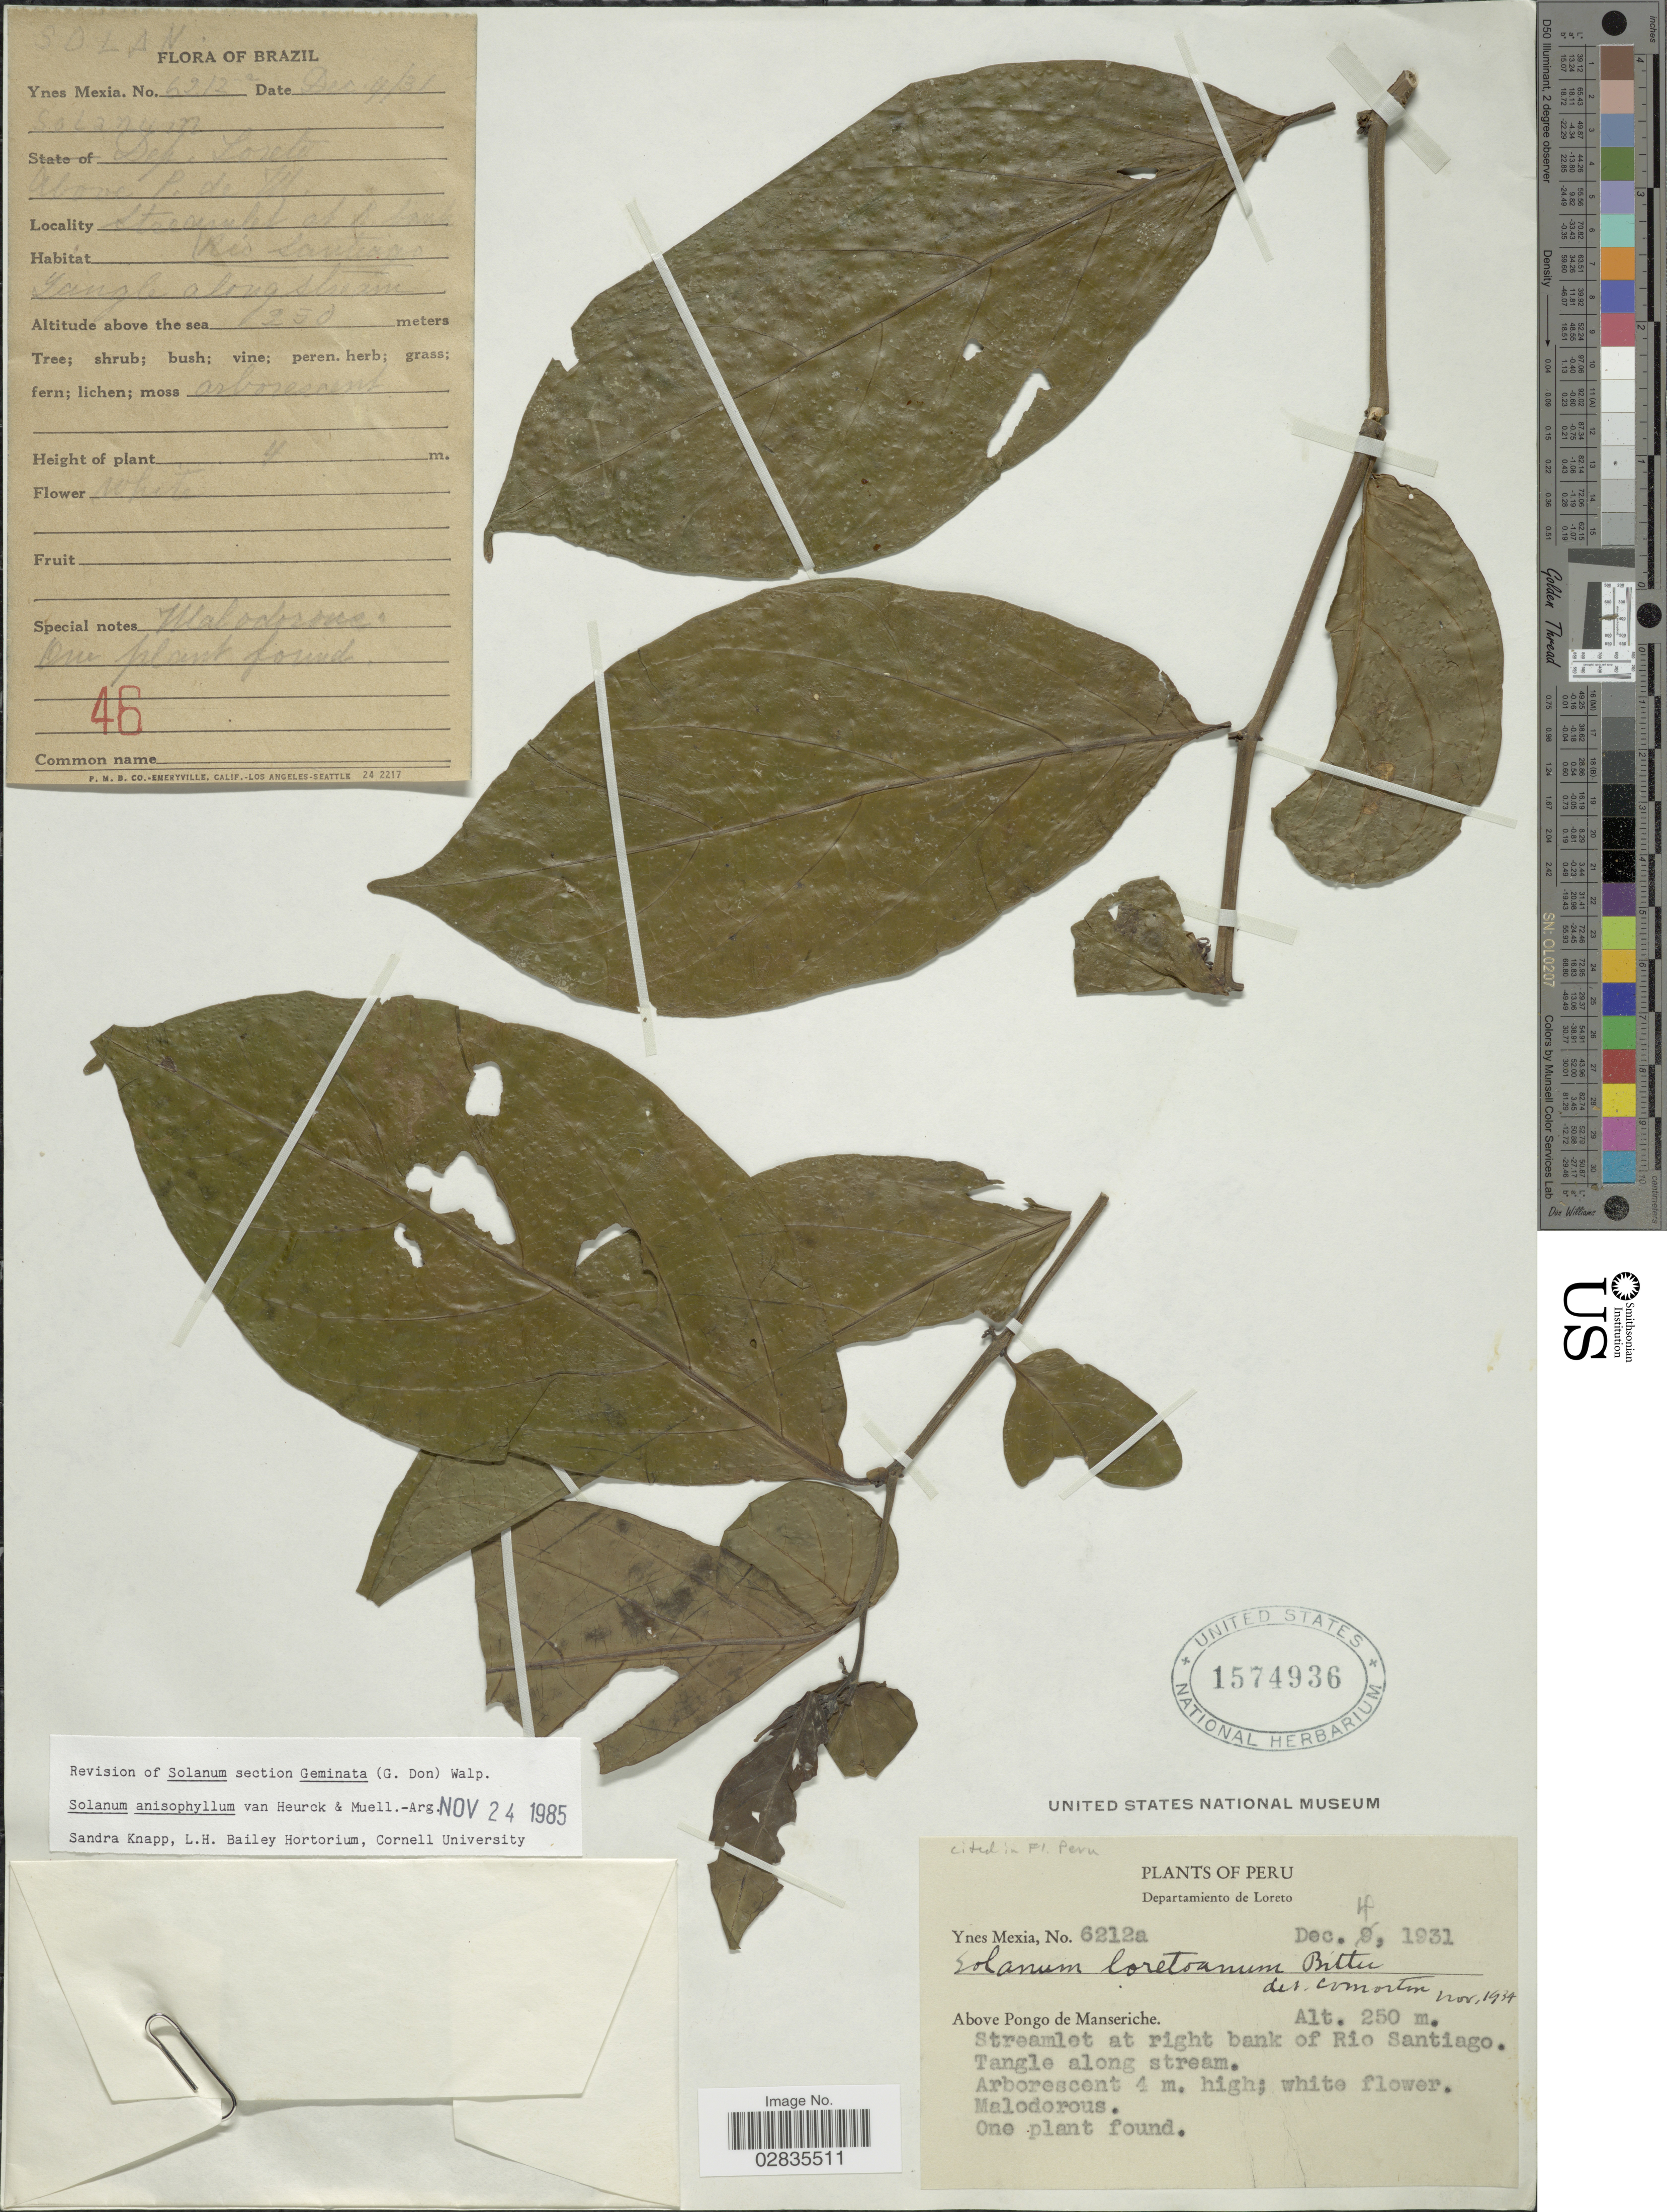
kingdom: Plantae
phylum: Tracheophyta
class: Magnoliopsida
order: Solanales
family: Solanaceae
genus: Solanum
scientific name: Solanum anisophyllum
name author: Elmer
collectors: Y. Mexia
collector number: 6212a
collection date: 1931-12-04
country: Peru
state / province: Loreto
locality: Departamiento de Loreto, above Pongo de Manseriche, right bank of Rio Santiago.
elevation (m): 250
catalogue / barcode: US 1574936